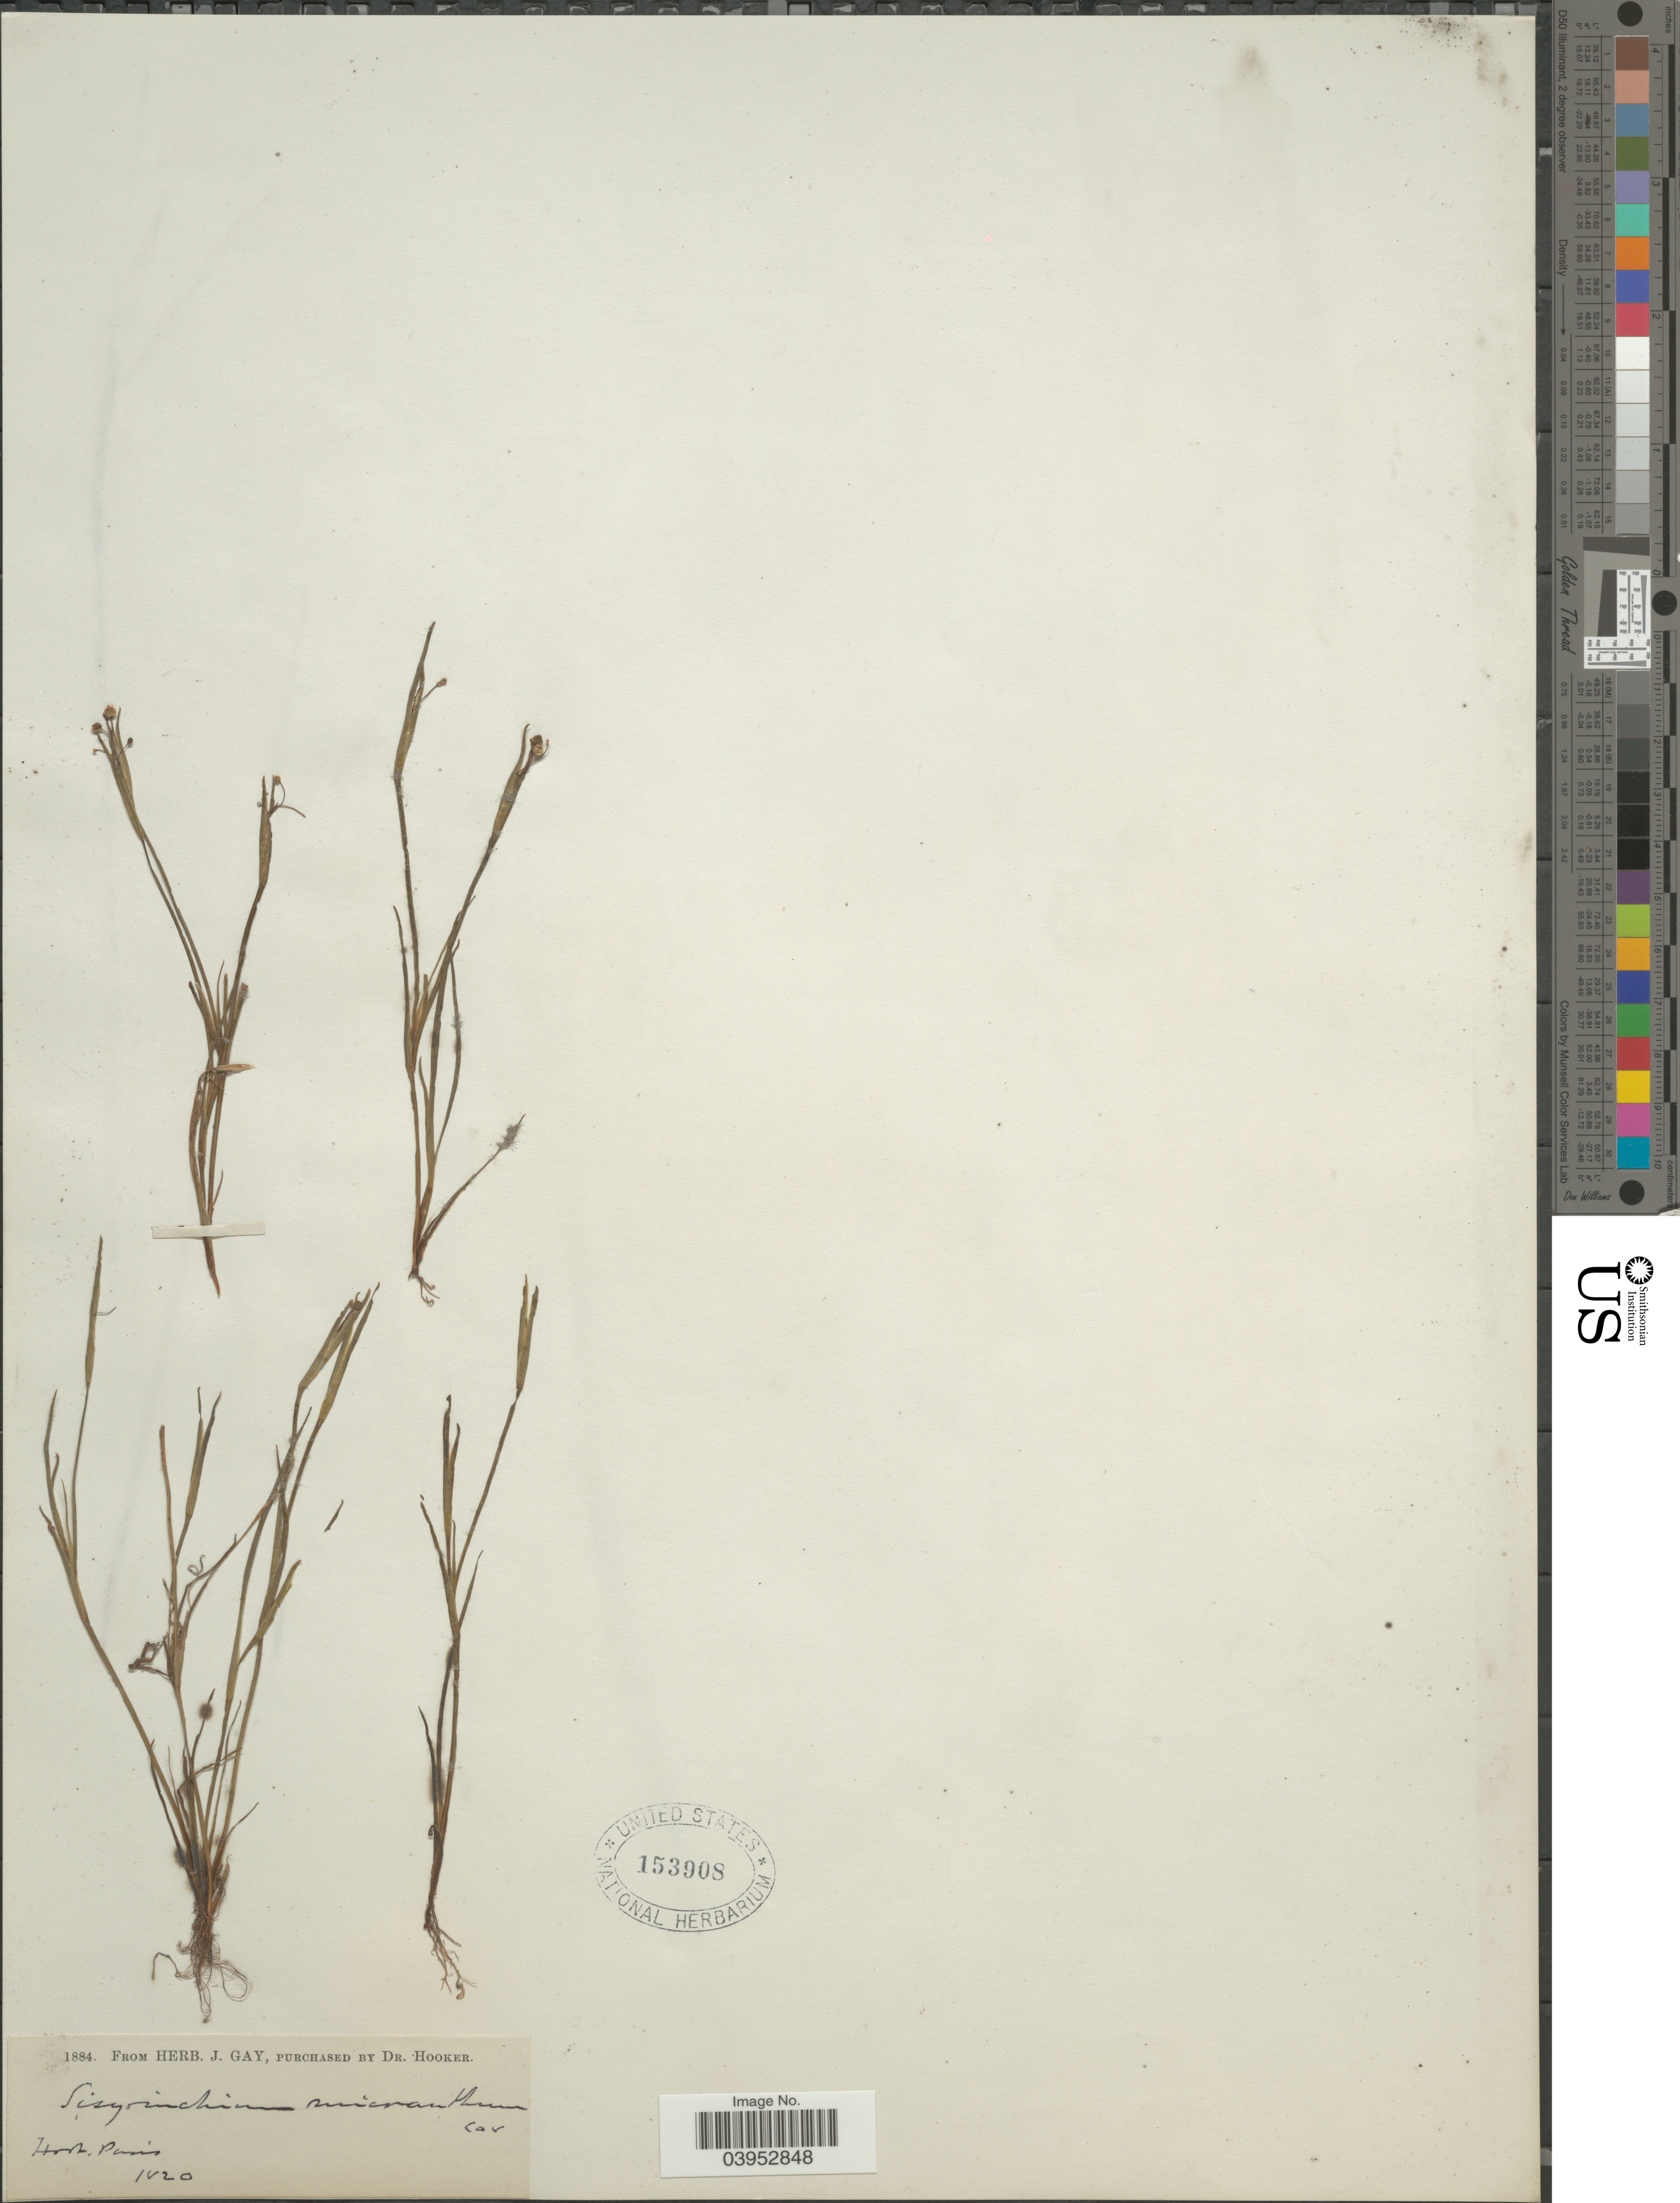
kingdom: Plantae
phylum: Tracheophyta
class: Liliopsida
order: Asparagales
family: Iridaceae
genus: Sisyrinchium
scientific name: Sisyrinchium micranthum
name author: Cav.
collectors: ex herb. J. Gay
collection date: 1820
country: France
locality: Hort. Paris.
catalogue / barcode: US 153908